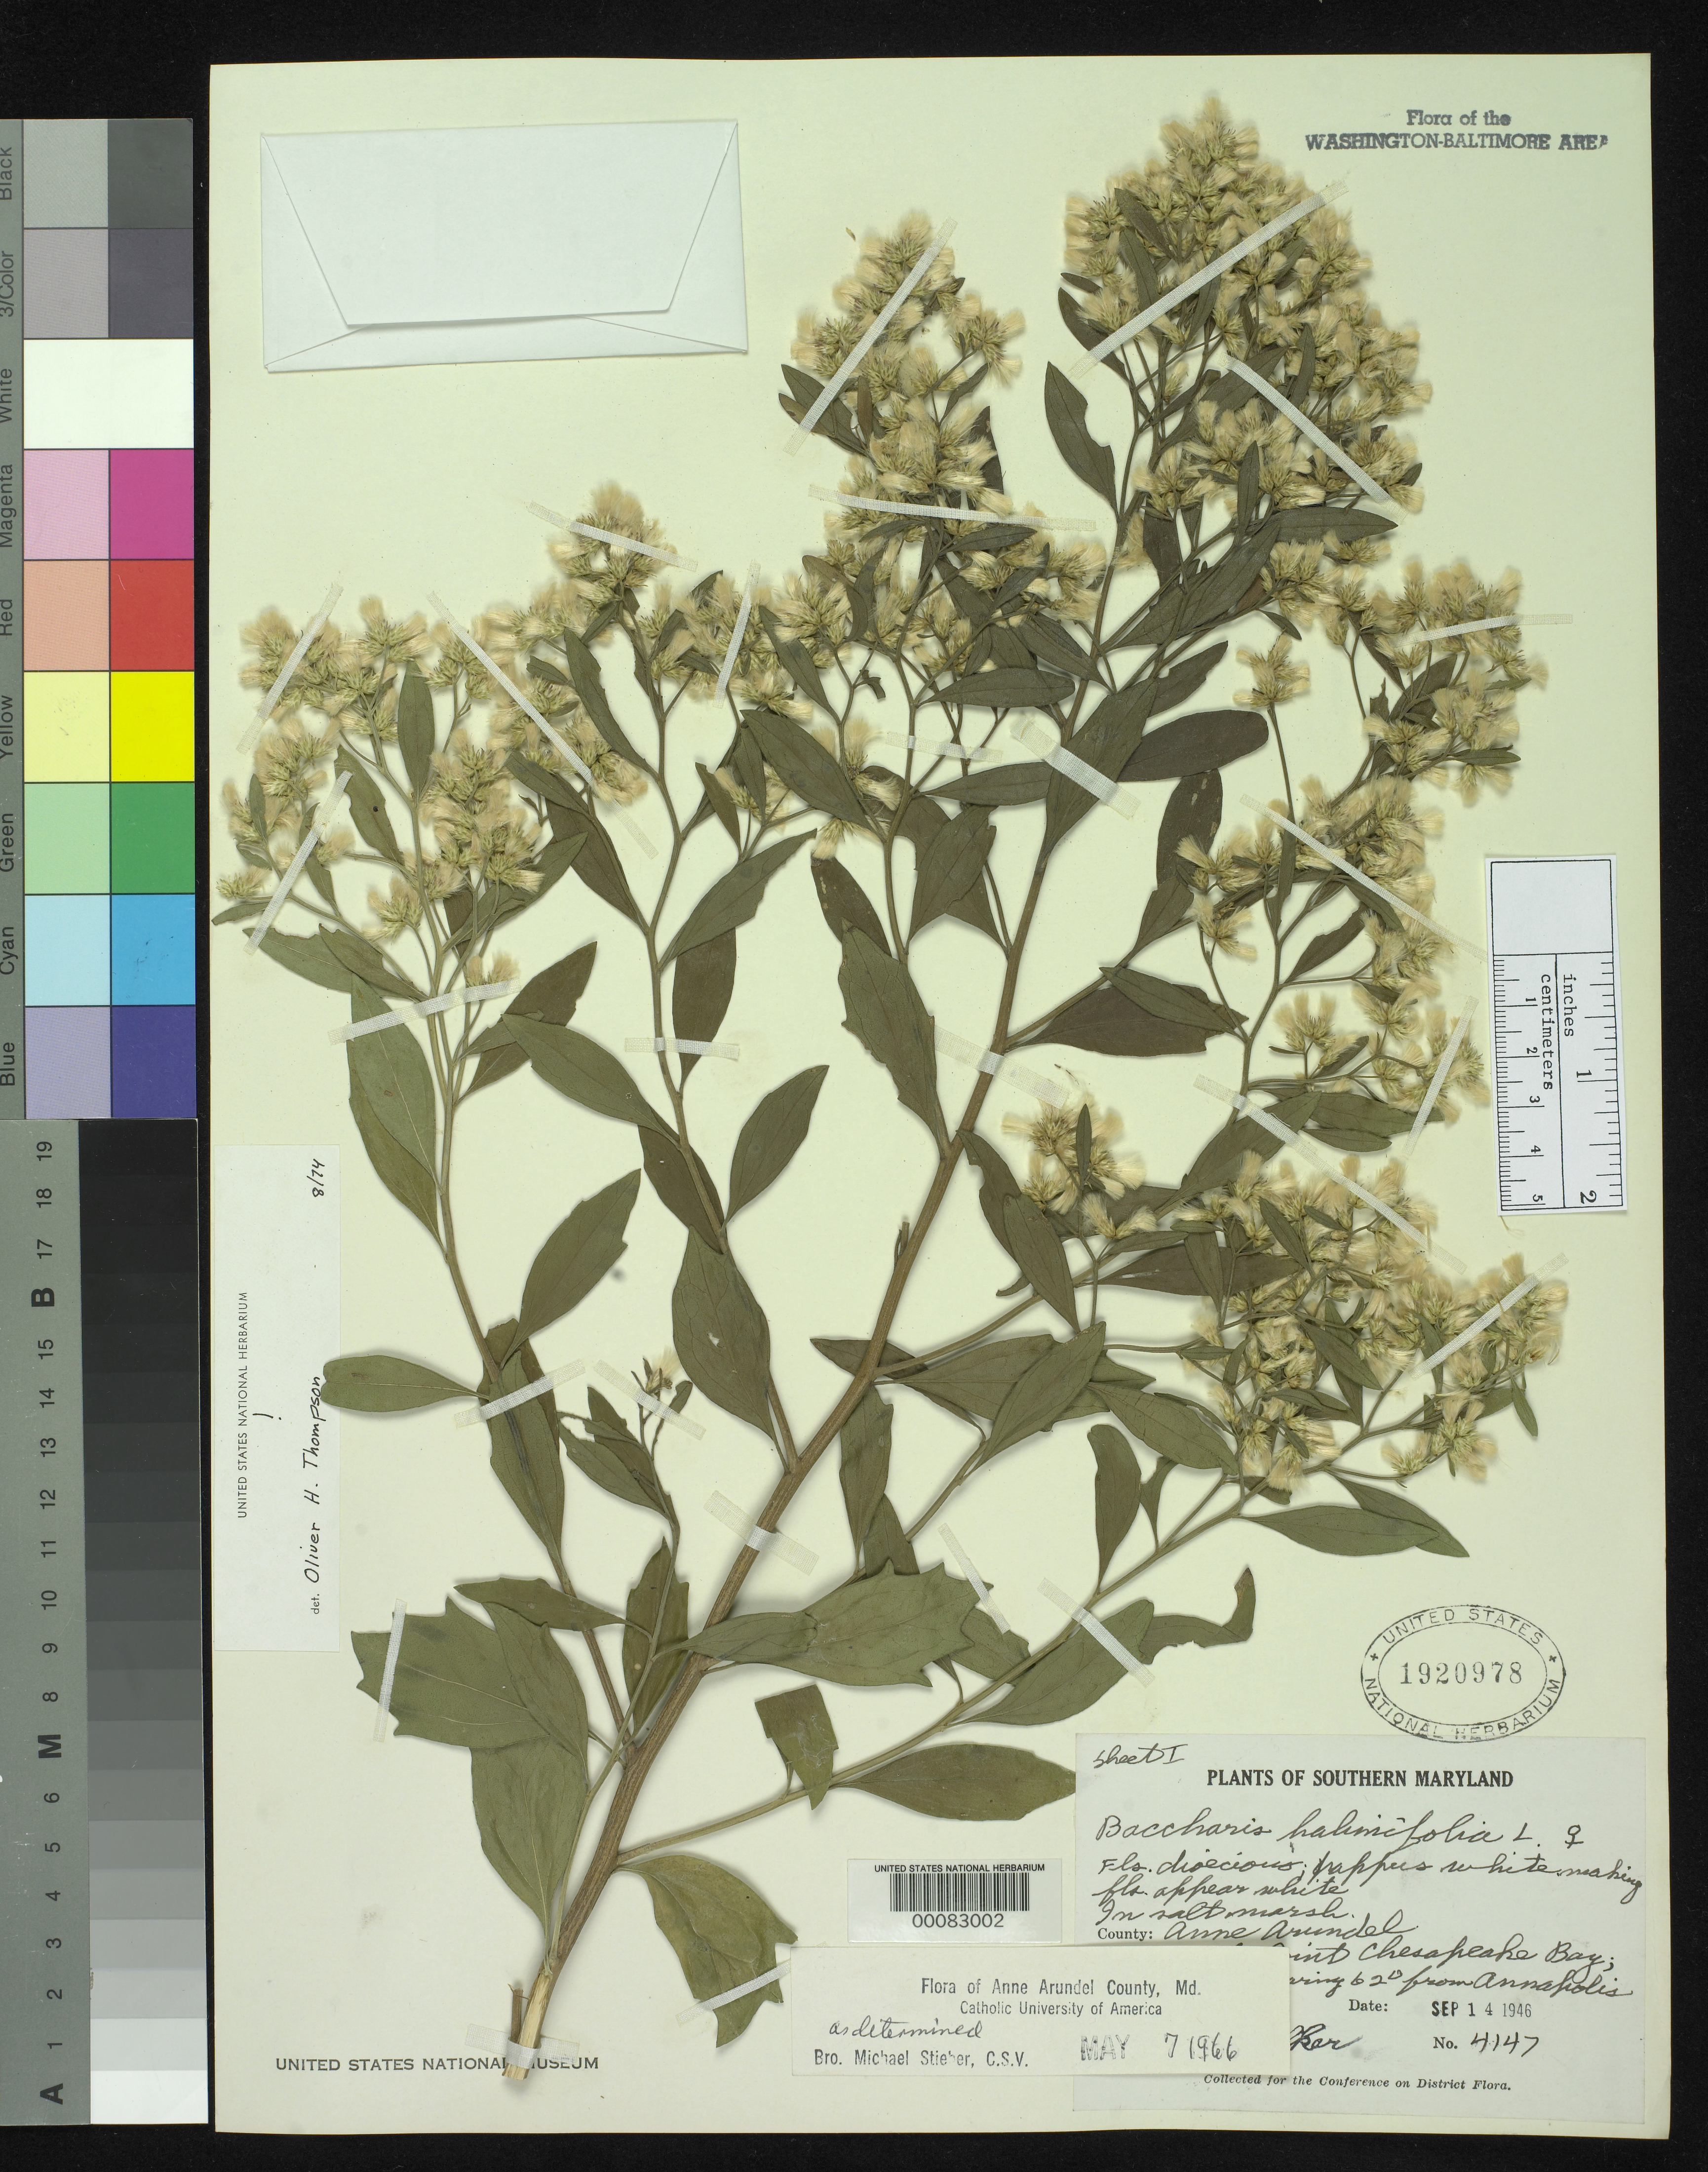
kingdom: Plantae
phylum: Tracheophyta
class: Magnoliopsida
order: Asterales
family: Asteraceae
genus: Baccharis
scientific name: Baccharis halimifolia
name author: L.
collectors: E. H. Walker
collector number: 4147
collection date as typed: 14 Sep 1946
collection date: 1946-09-14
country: United States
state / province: Maryland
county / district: Anne Arundel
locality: Sandy Point, Chesapeake Bay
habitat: Salt marsh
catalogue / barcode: US 1920978